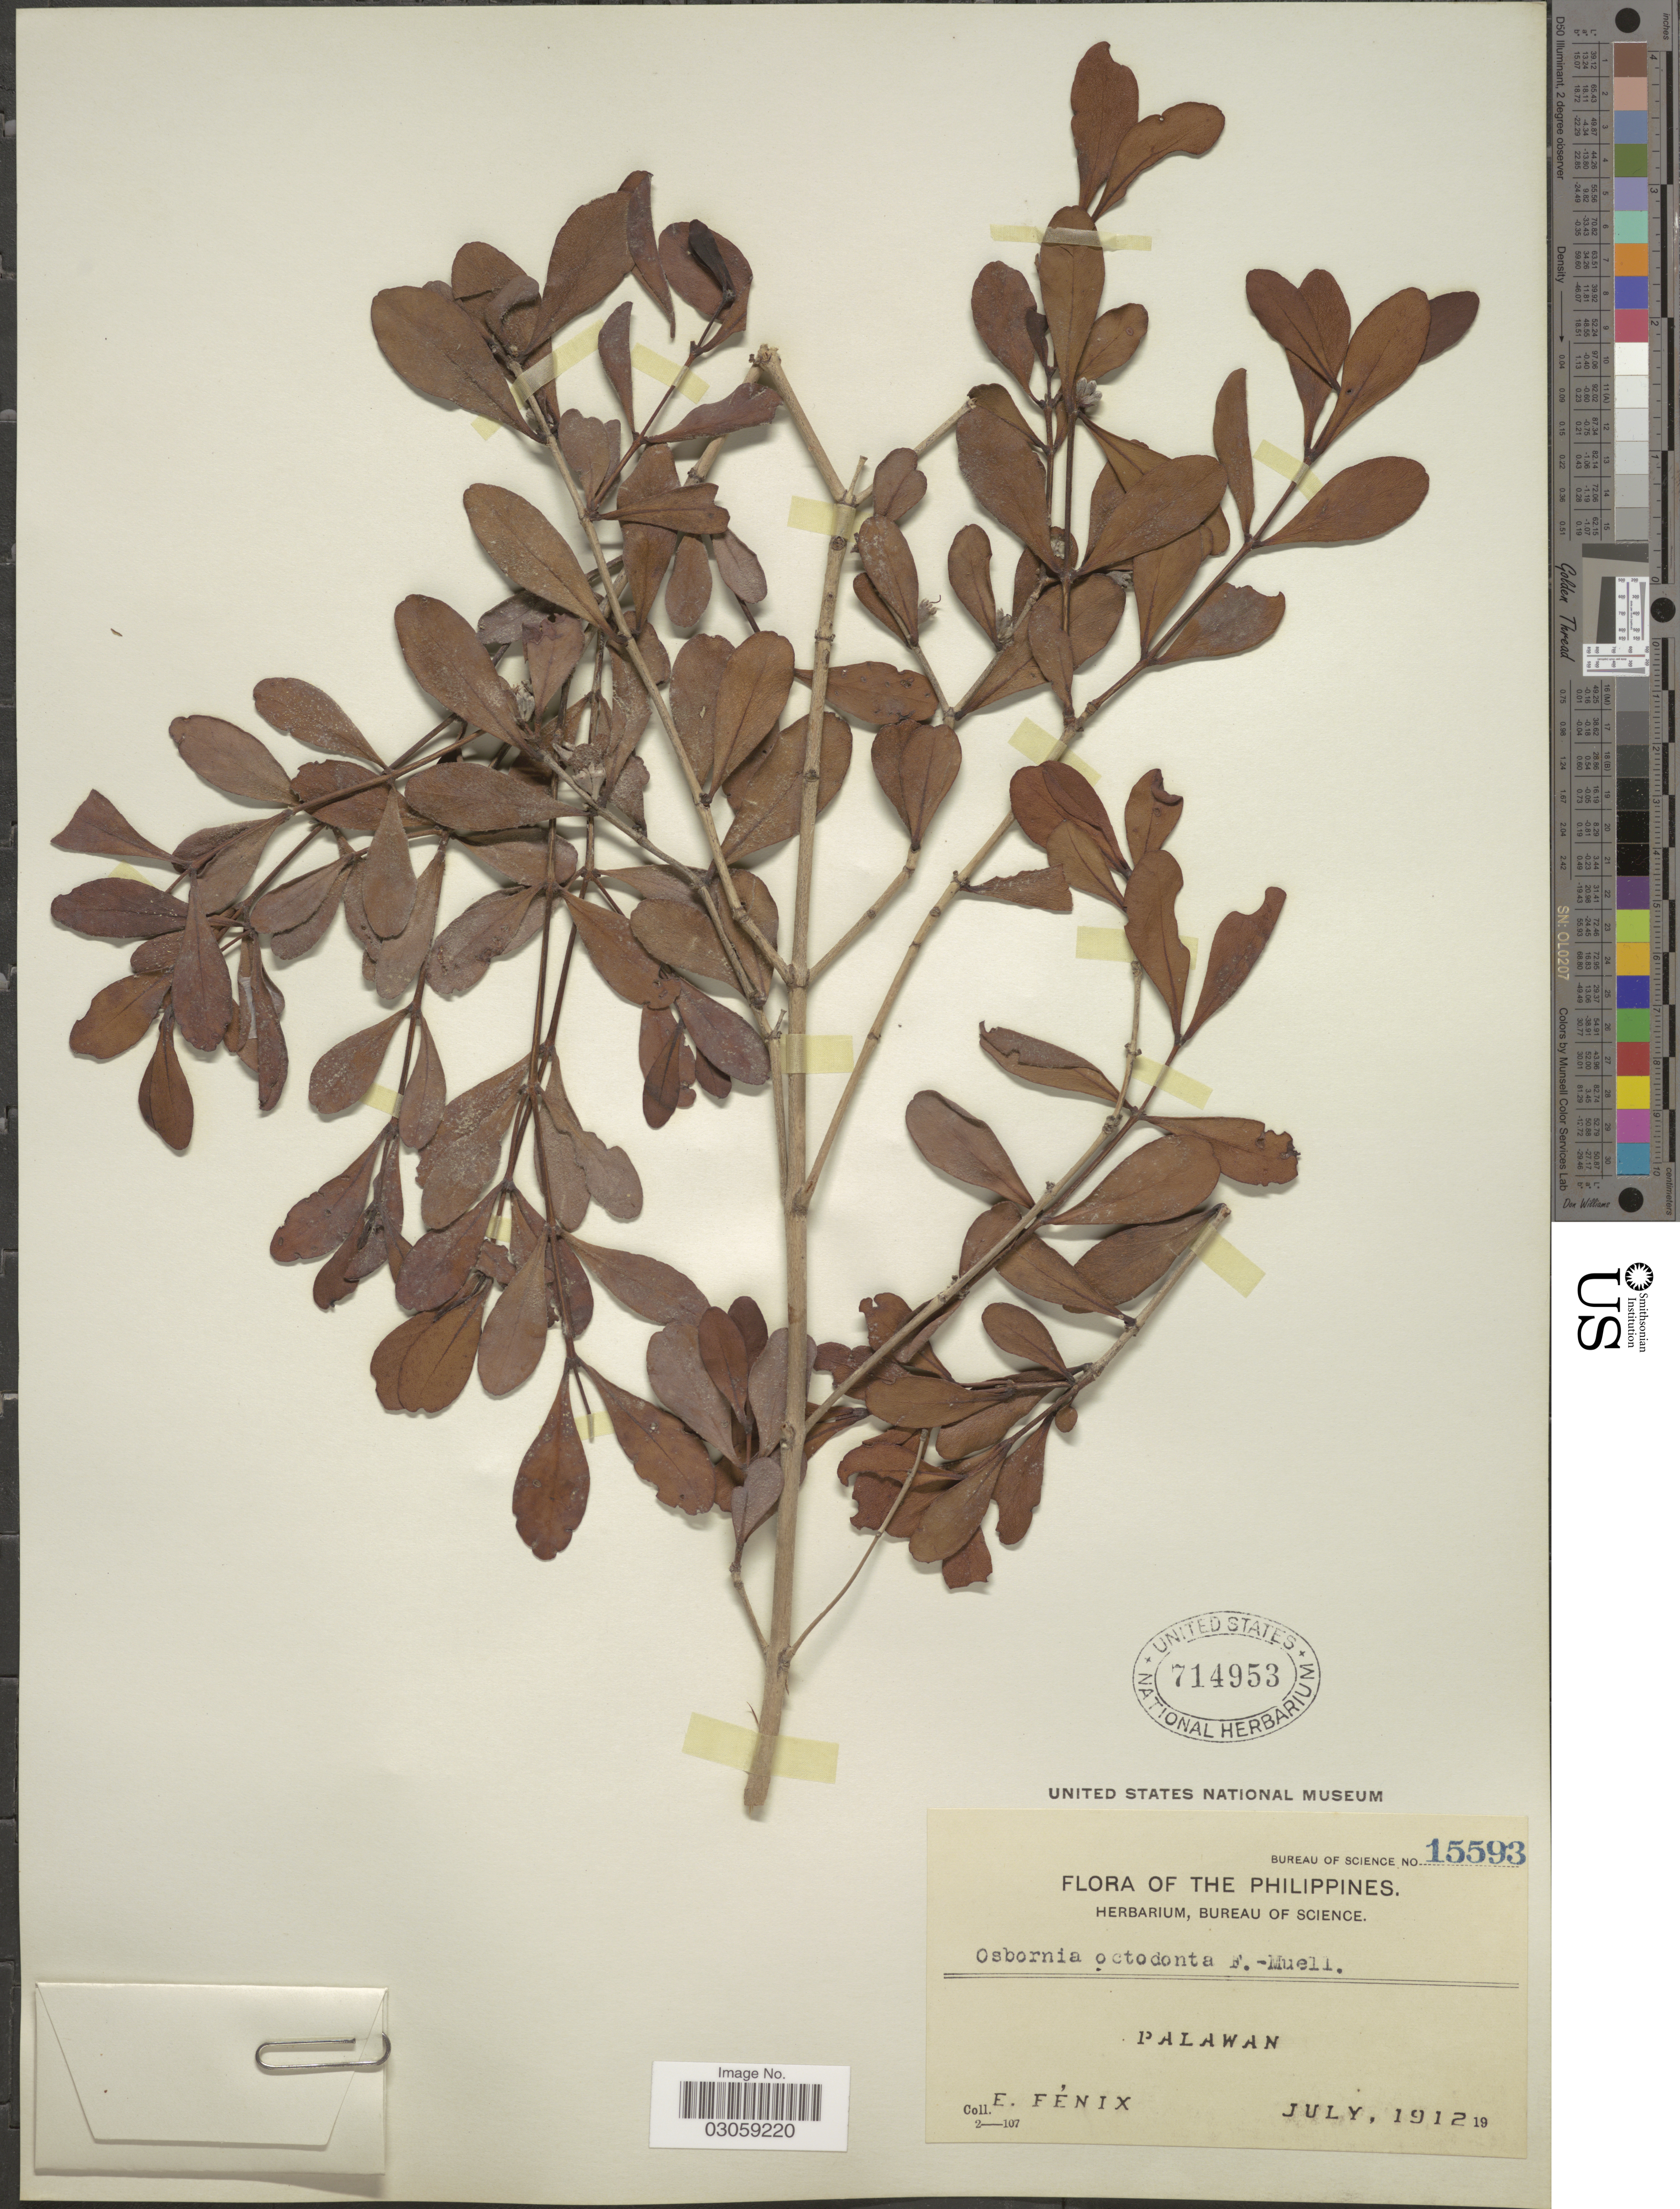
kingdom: Plantae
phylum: Tracheophyta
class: Magnoliopsida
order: Myrtales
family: Myrtaceae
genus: Osbornia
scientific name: Osbornia octodonta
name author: F. Muell.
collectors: E. Fénix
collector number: Bureau of Science 15593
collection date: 1912-07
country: Philippines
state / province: Mimaropa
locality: Palawan.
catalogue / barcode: US 714953